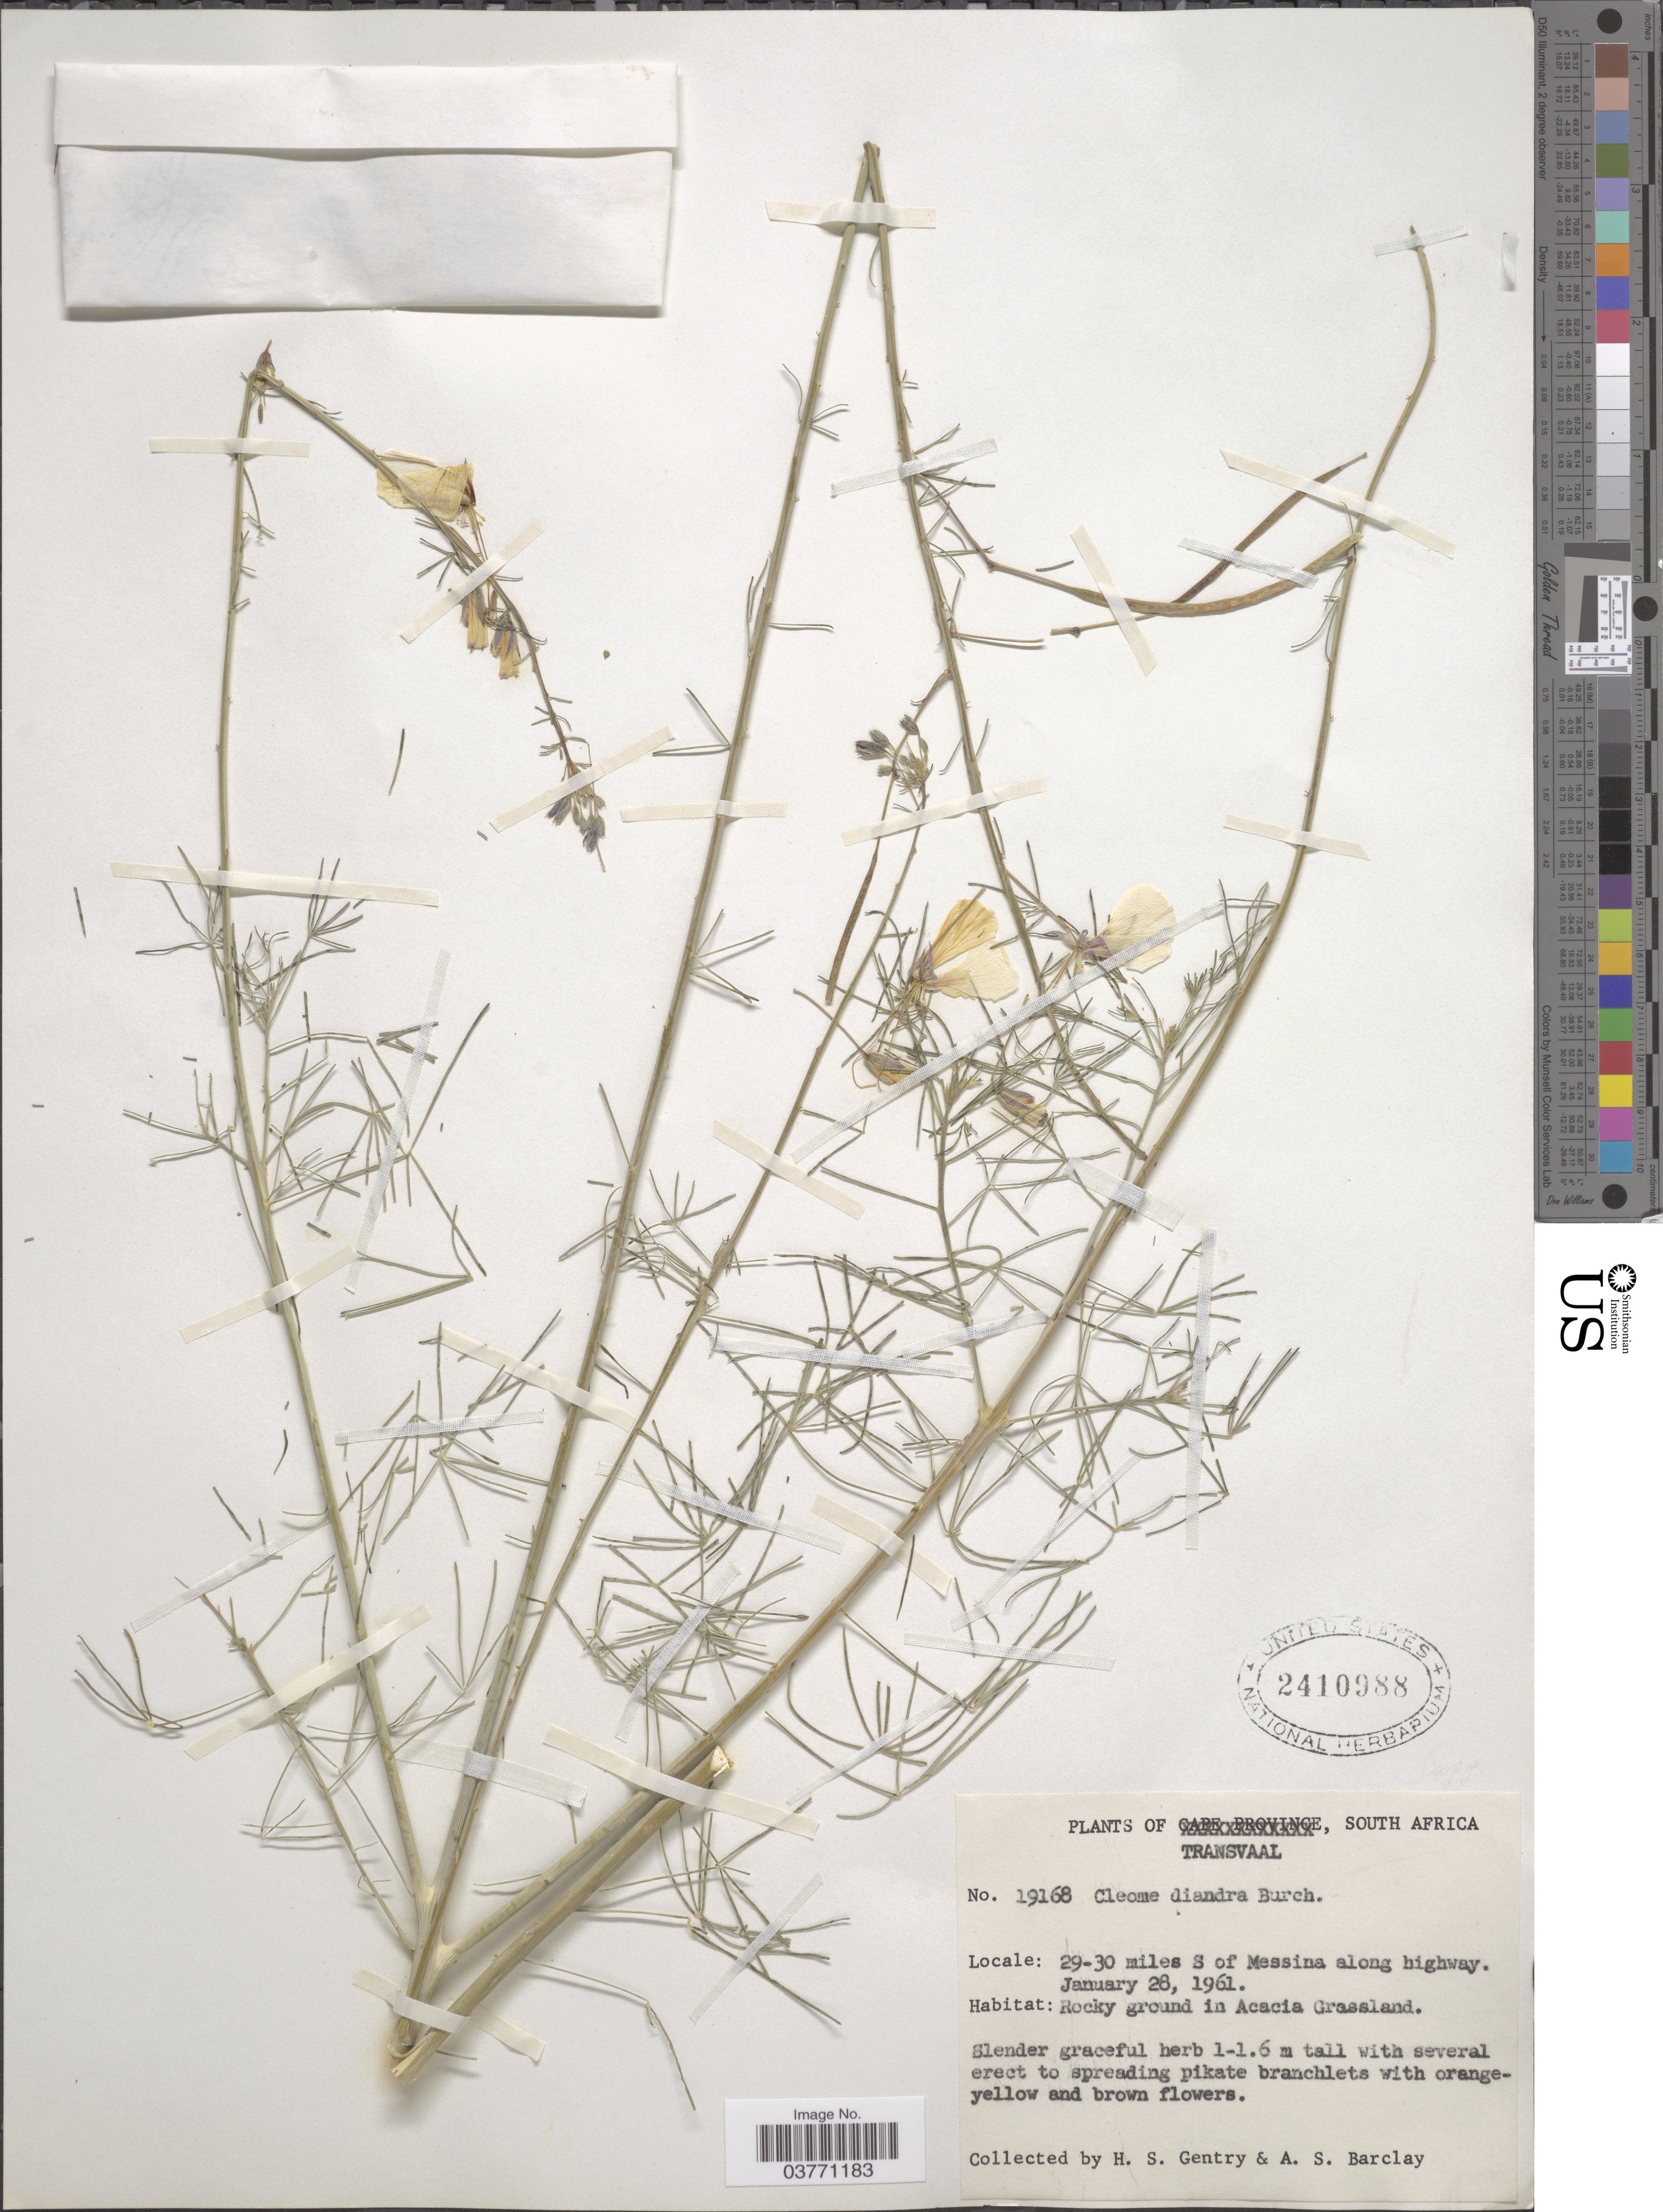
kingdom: Plantae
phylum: Tracheophyta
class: Magnoliopsida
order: Brassicales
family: Cleomaceae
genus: Coalisina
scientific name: Coalisina angustifolia var. diandra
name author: (Burch.) Roalson & J.C. Hall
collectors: H. S. Gentry & A. S. Barclay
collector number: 19168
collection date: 1961-01-28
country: South Africa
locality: Transvaal. 29-30 miles S of Messina along highway. Rocky ground in Acacia Grassland.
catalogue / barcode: US 2410988